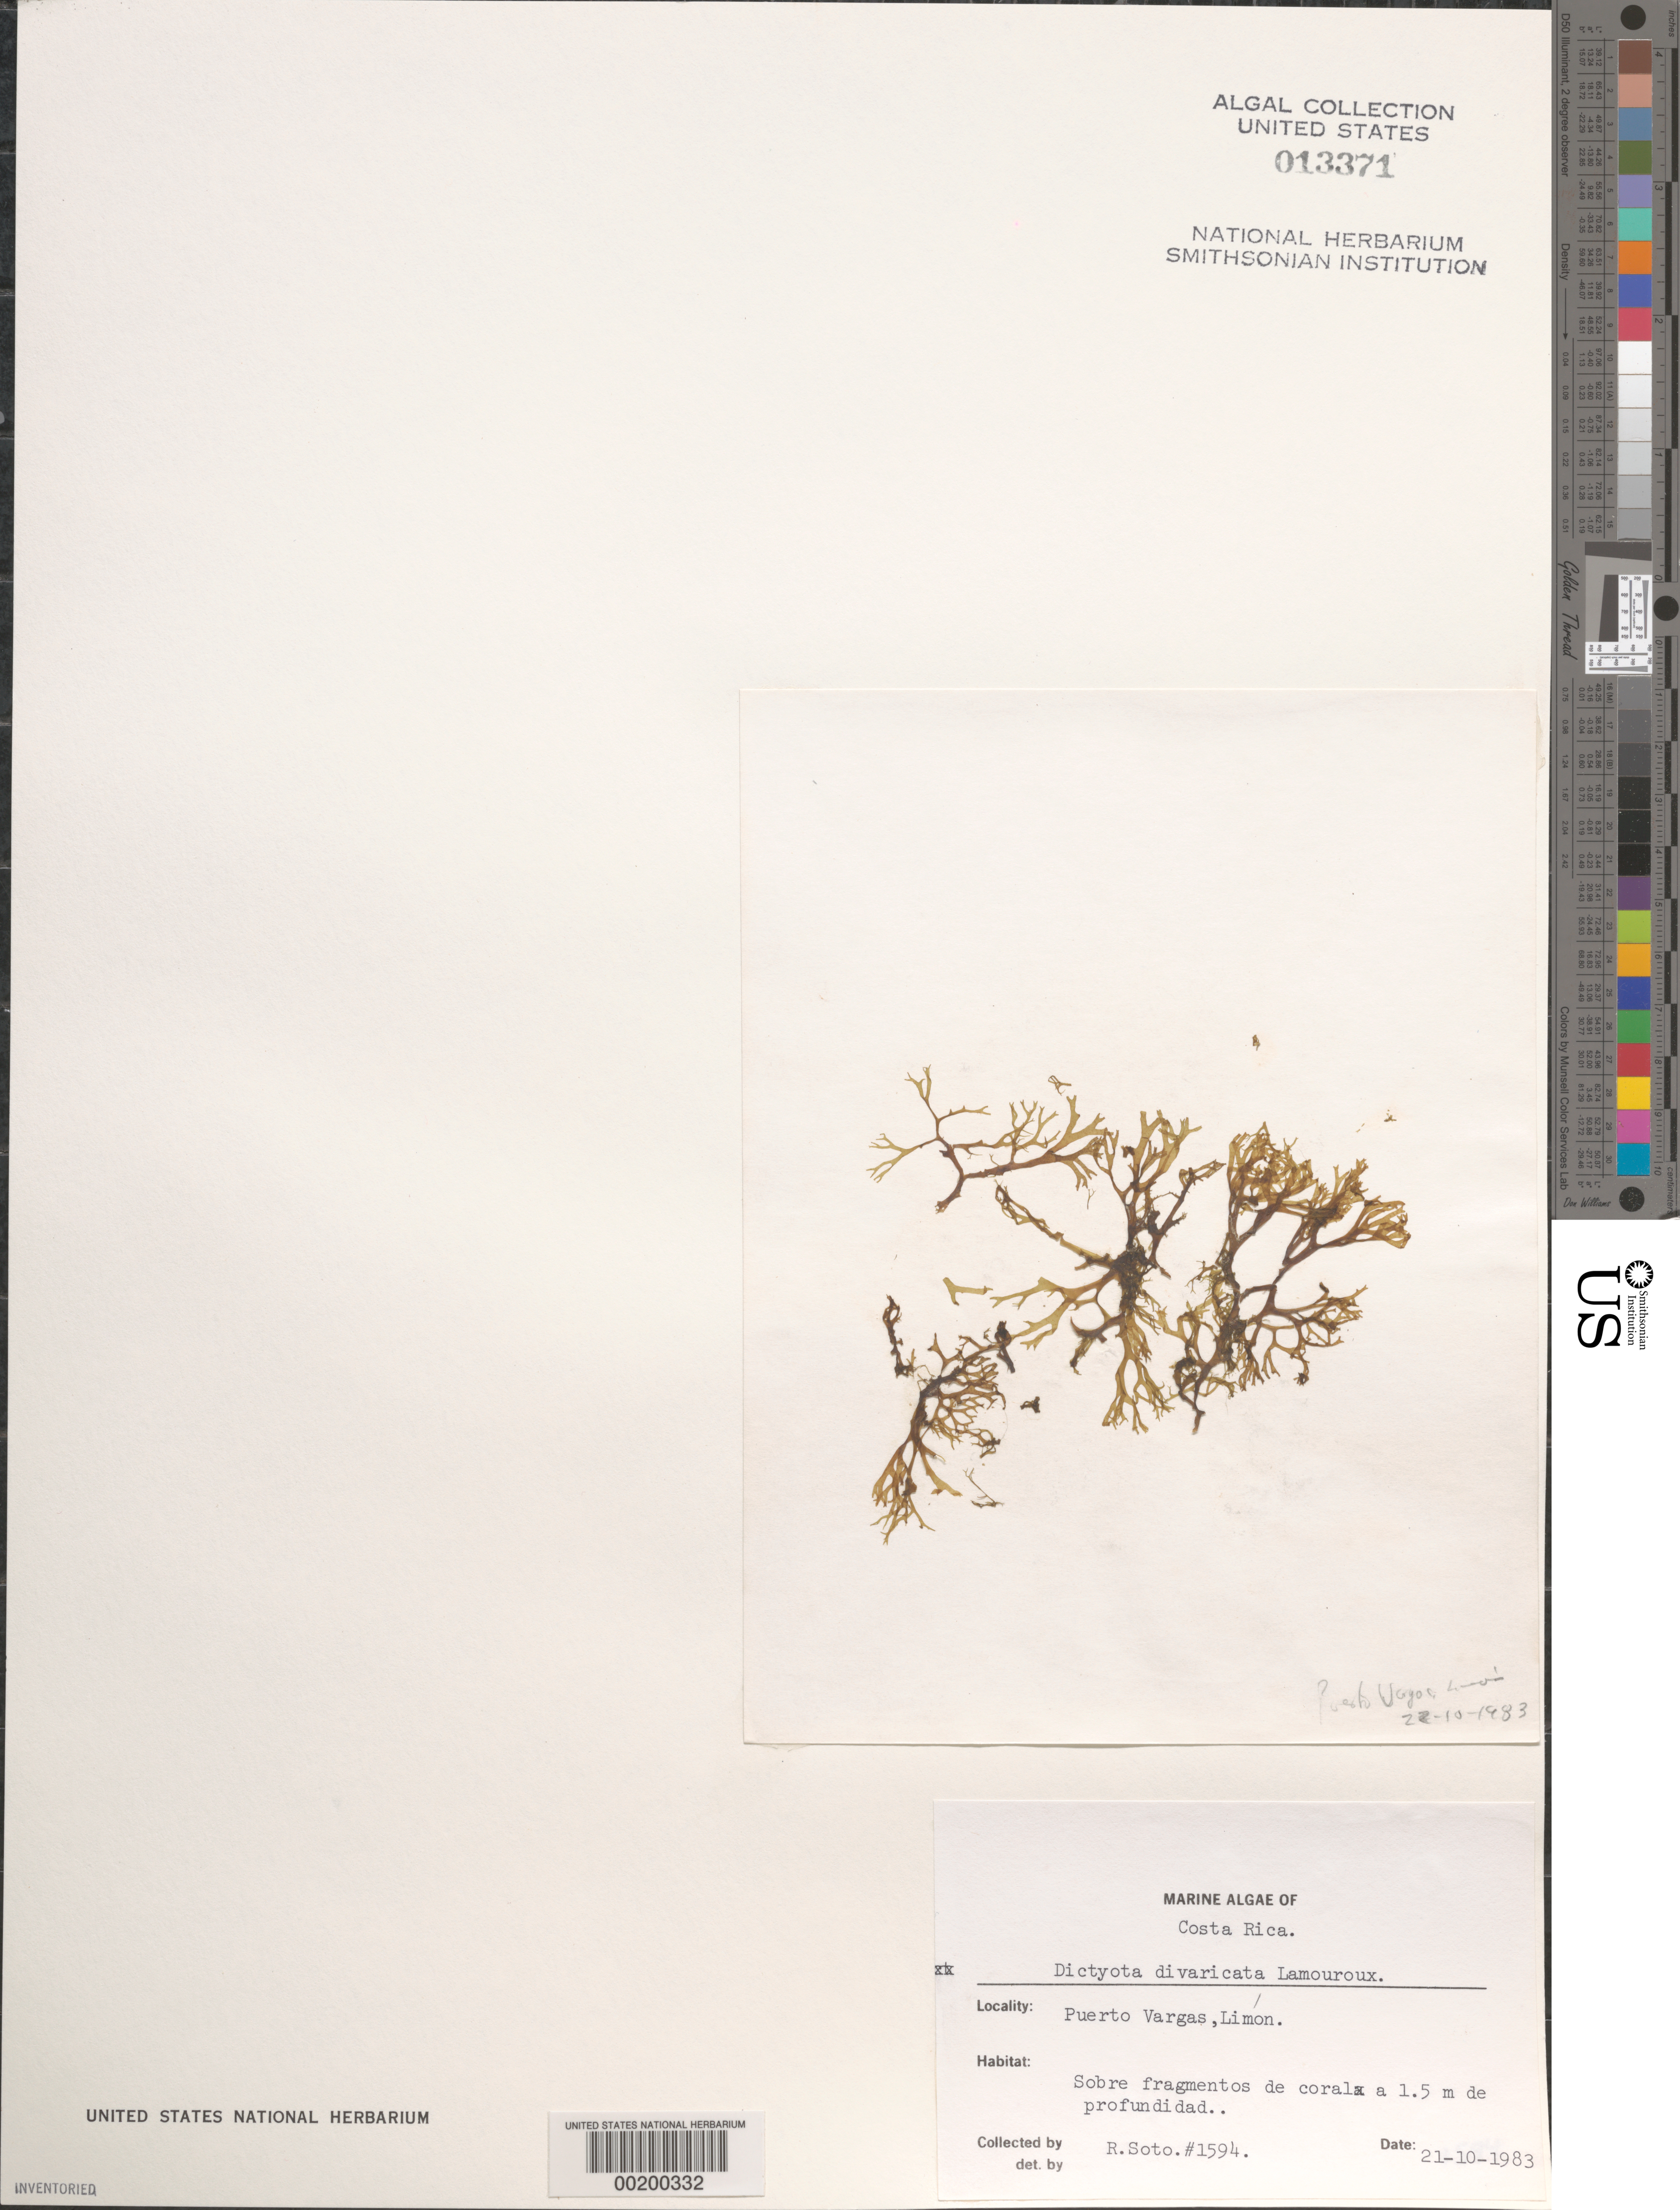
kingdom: Chromista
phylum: Ochrophyta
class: Phaeophyceae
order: Dictyotales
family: Dictyotaceae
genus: Dictyota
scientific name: Dictyota divaricata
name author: J.V.Lamouroux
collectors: R. Soto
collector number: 1594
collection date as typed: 21 Oct 1983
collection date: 1983-10-21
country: Costa Rica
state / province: Limón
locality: Puerto Vargas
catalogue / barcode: US 13371